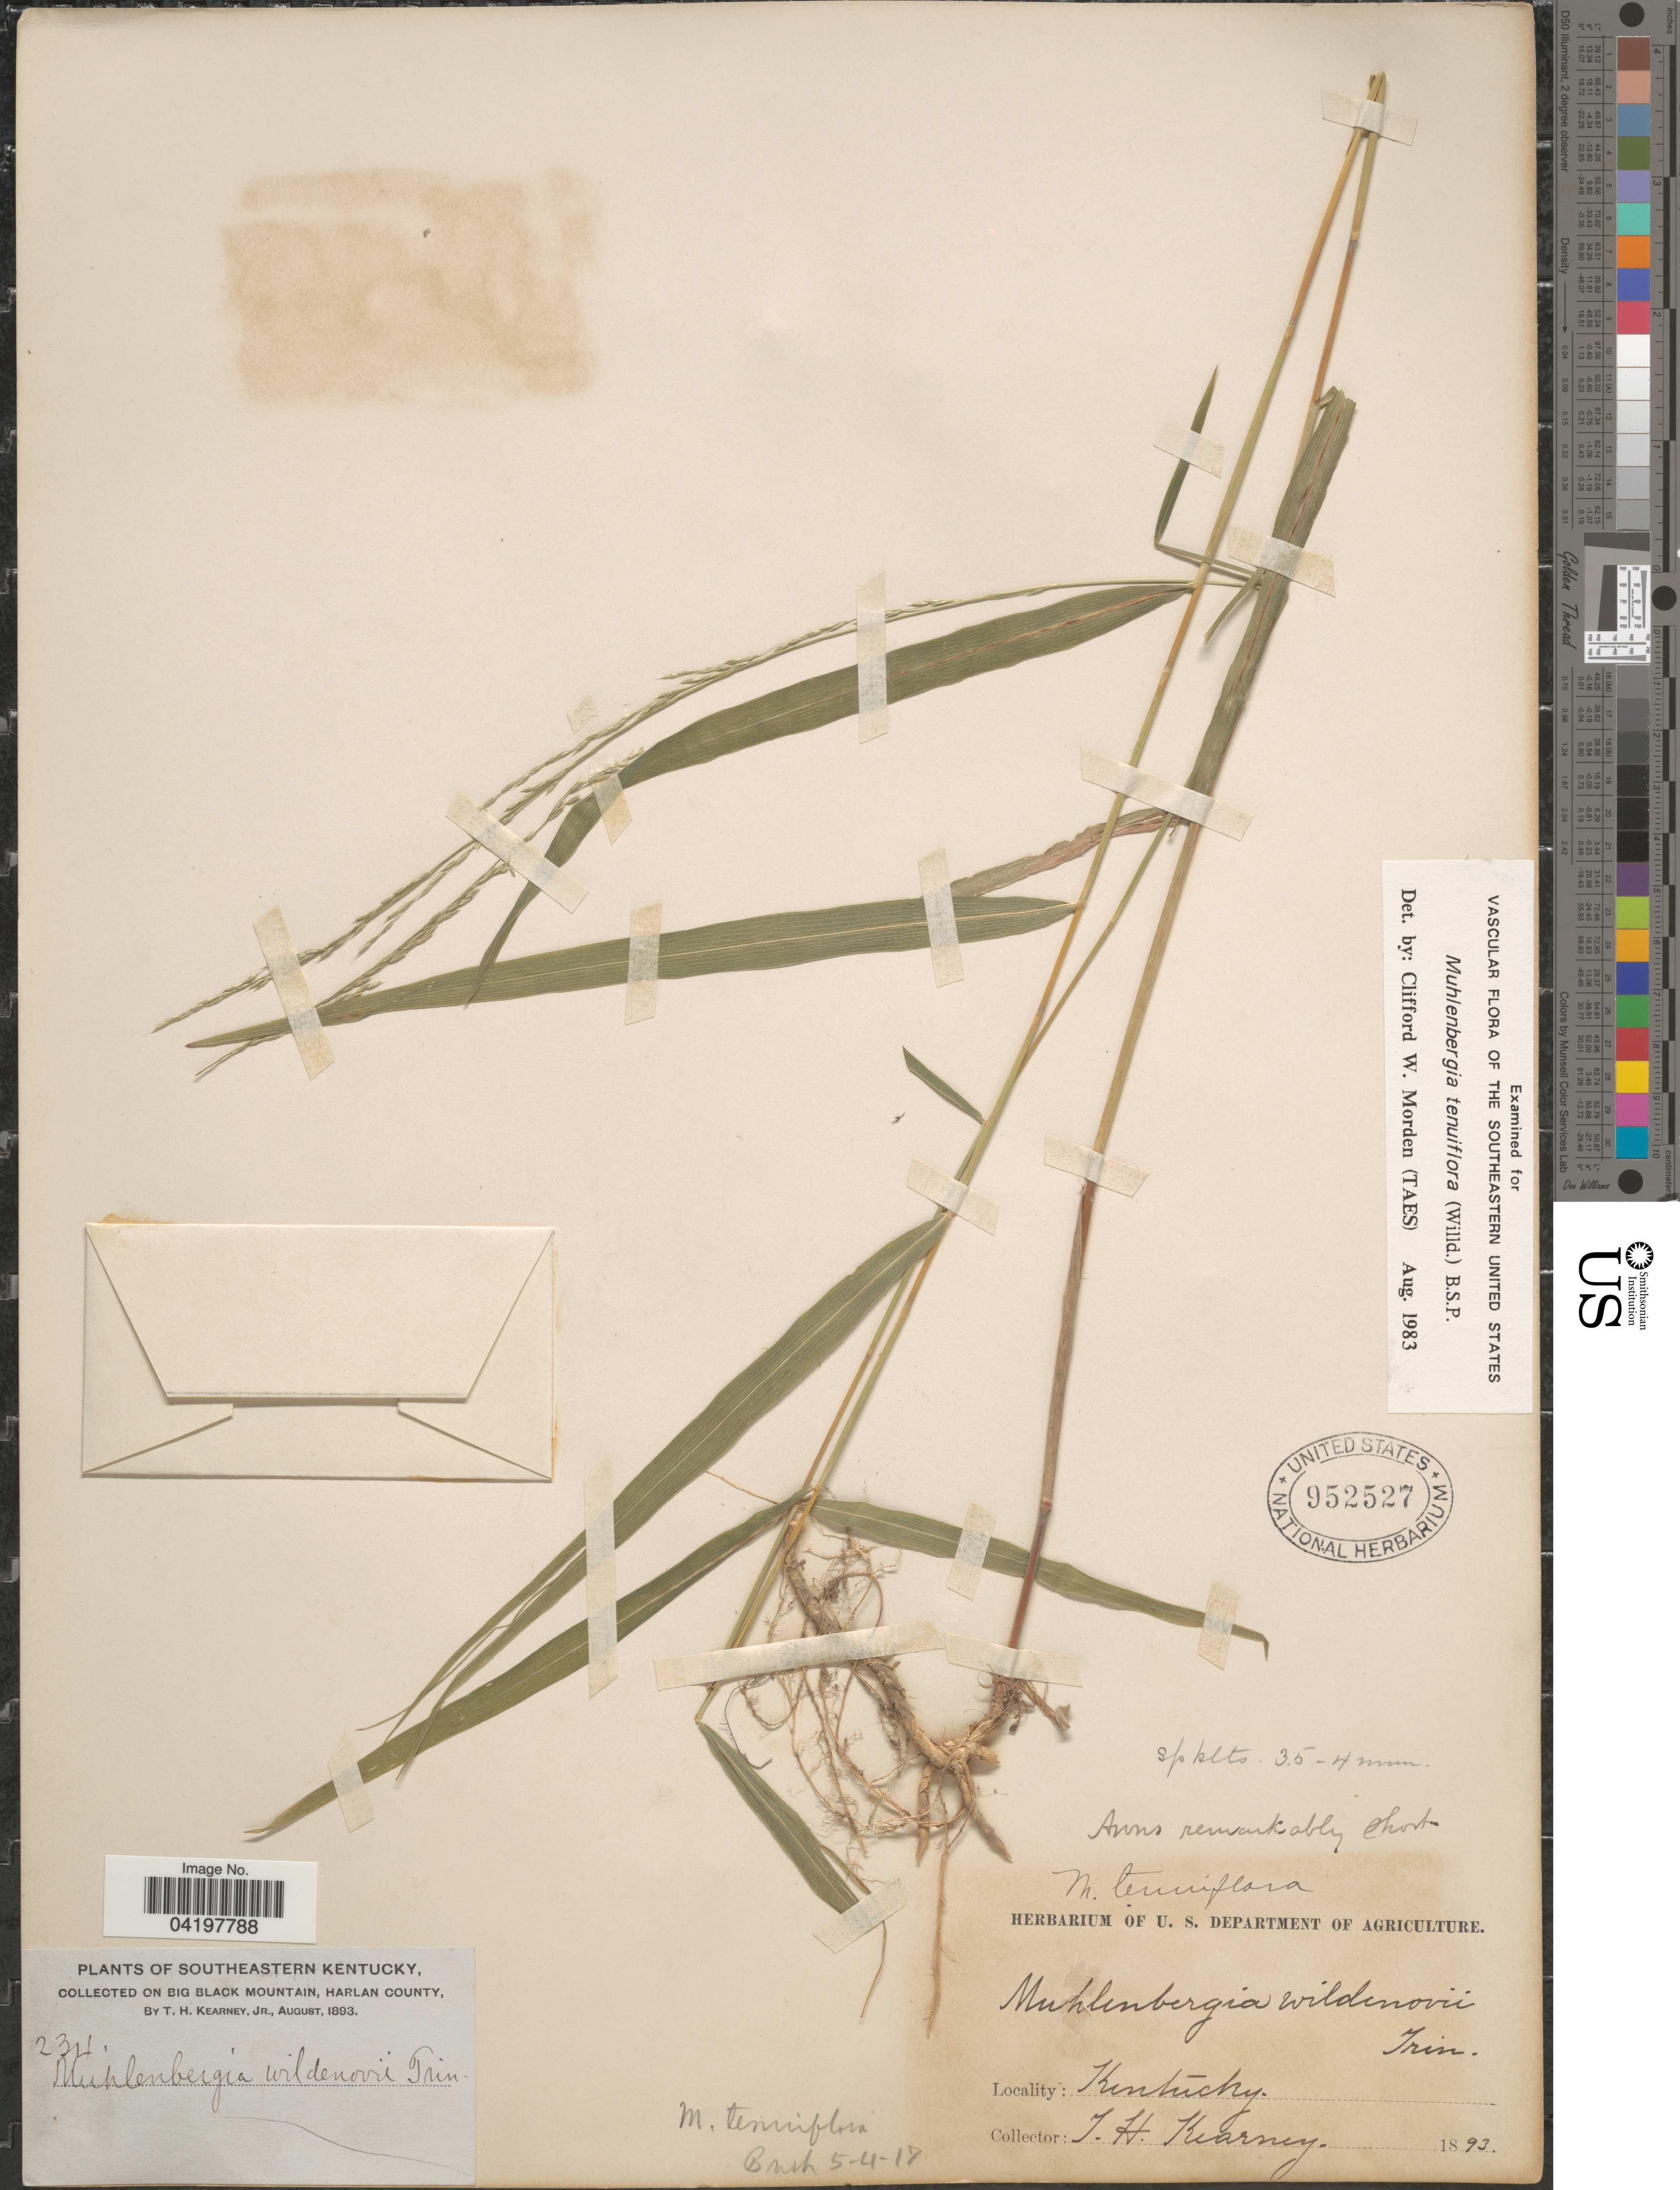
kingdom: Plantae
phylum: Tracheophyta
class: Liliopsida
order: Poales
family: Poaceae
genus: Muhlenbergia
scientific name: Muhlenbergia tenuiflora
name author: (Willd.) Britton, Stearns & Poggenb.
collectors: T. H. Kearney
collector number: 234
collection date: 1892-08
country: United States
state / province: Kentucky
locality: Southeastern Kentucky. On Big Black Mountain, Harlan County.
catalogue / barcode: US 952527